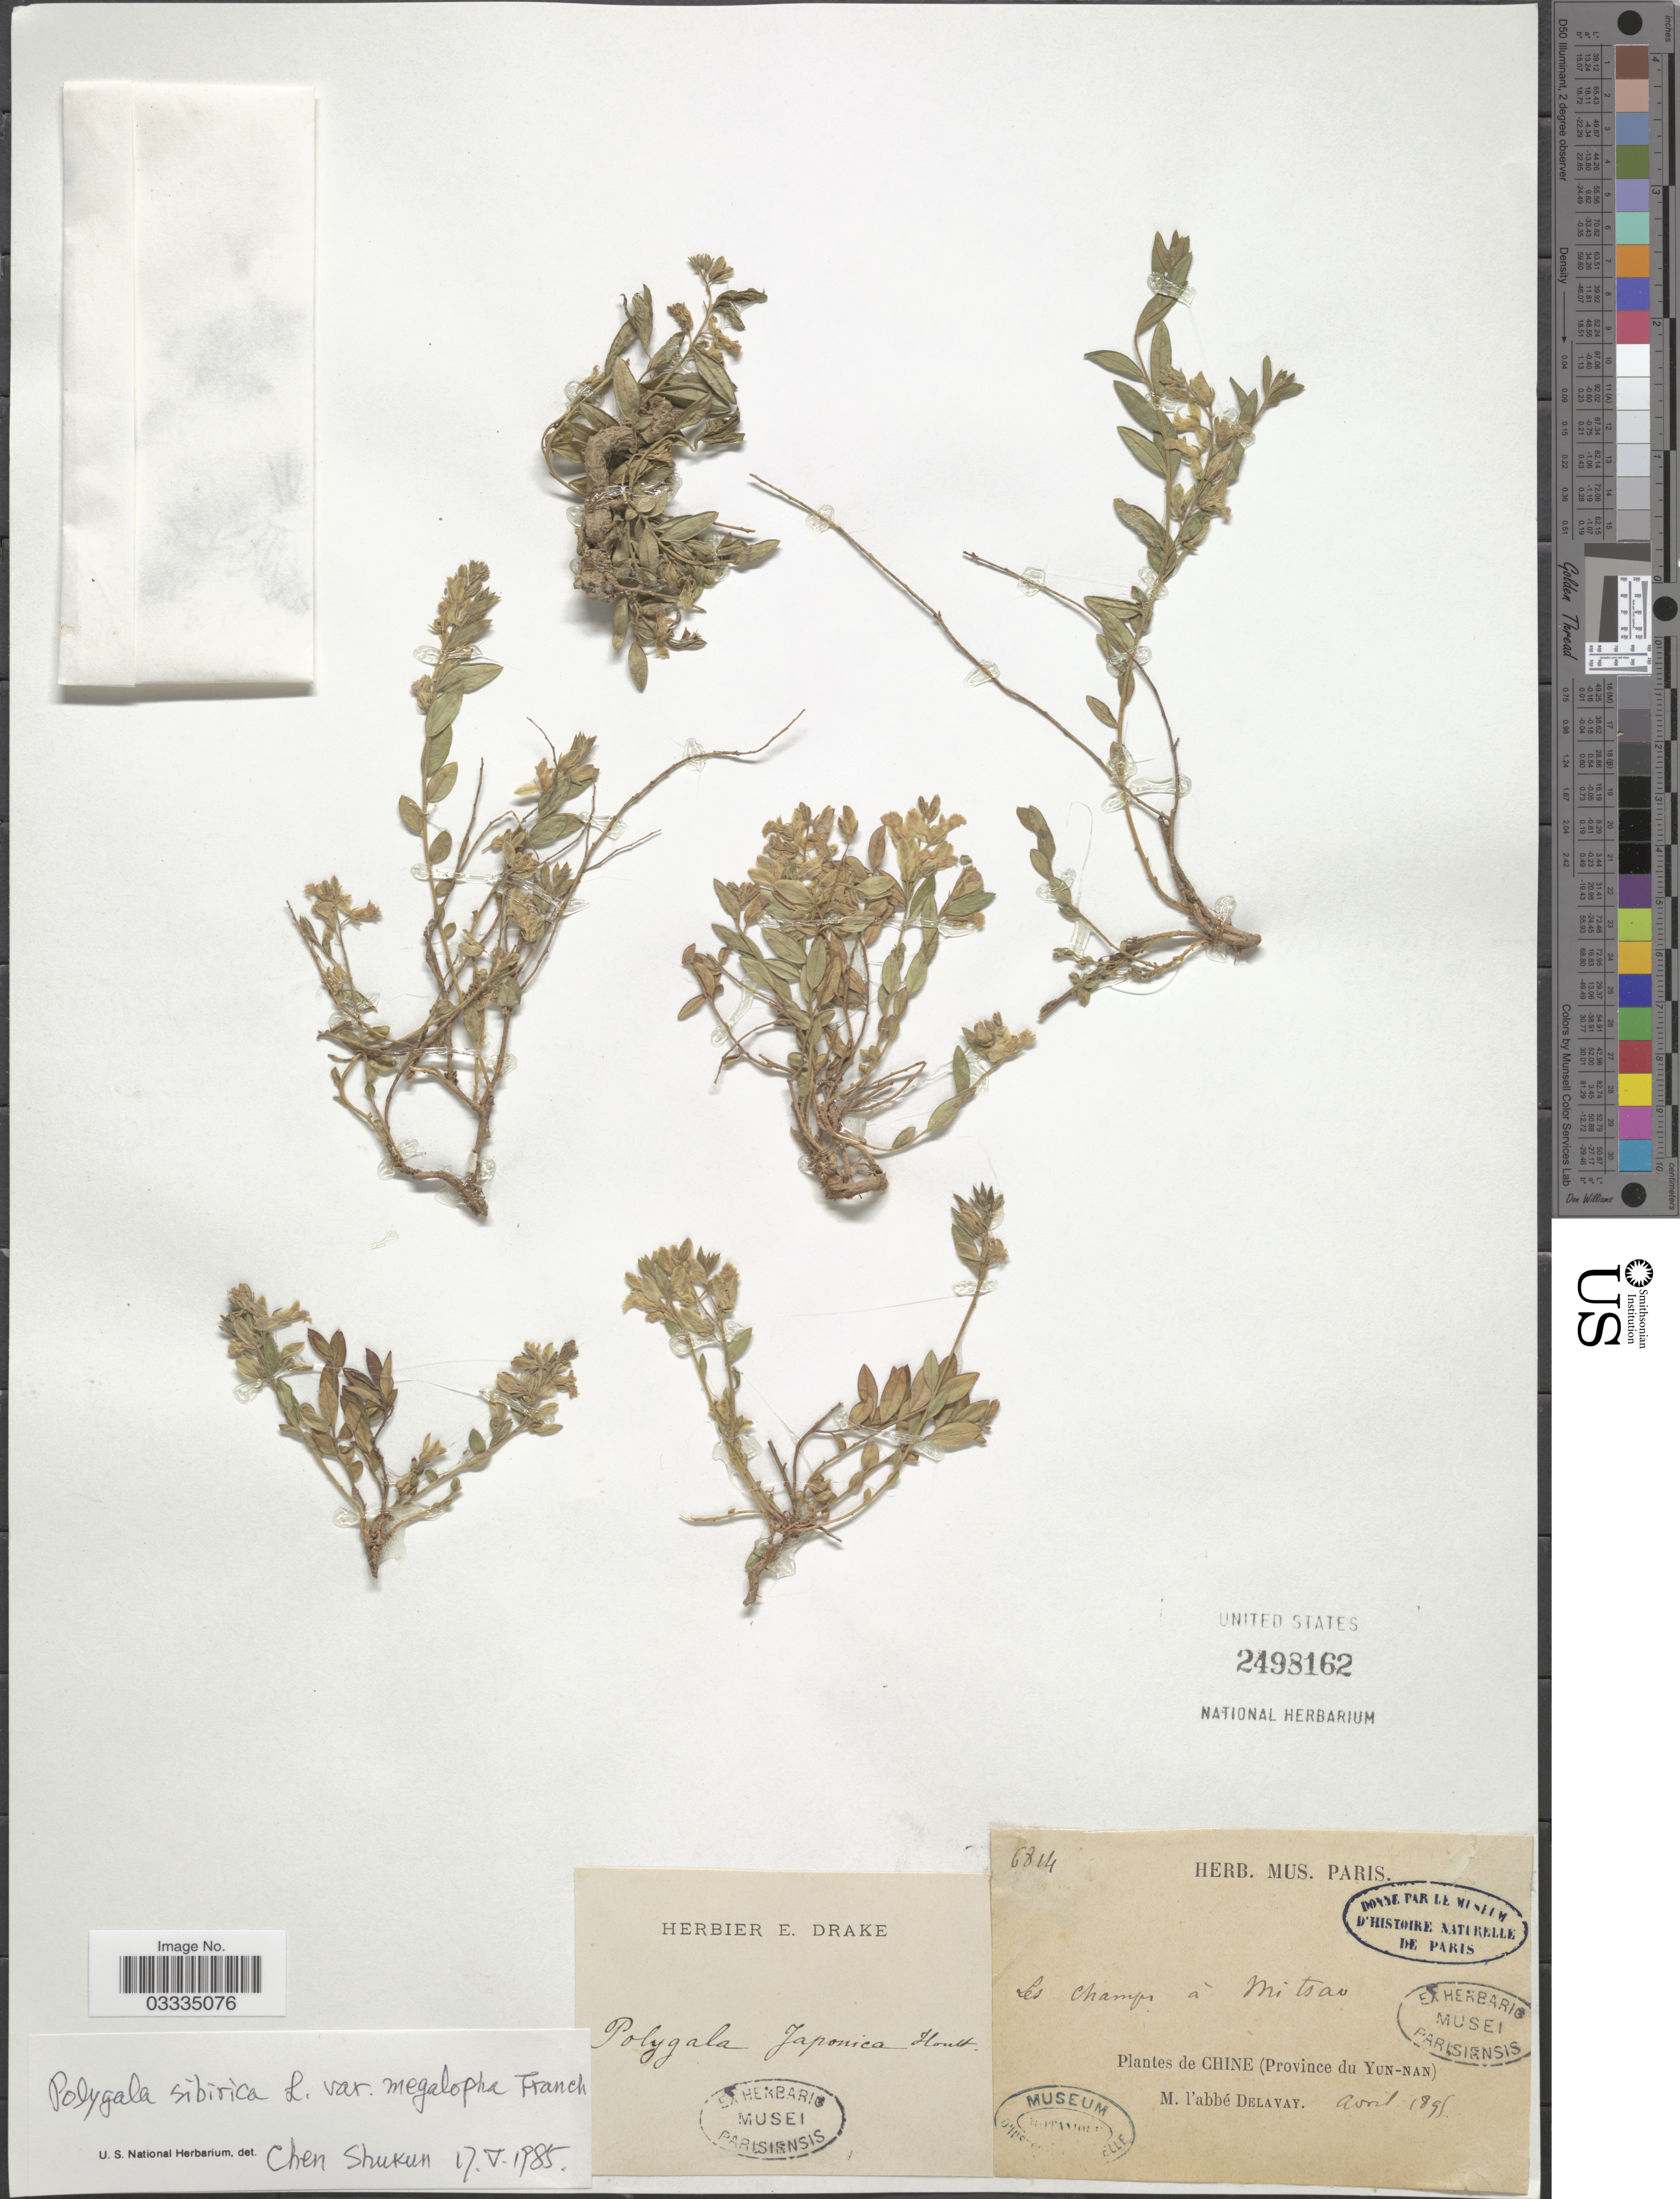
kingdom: Plantae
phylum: Tracheophyta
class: Magnoliopsida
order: Fabales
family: Polygalaceae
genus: Polygala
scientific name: Polygala japonica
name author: Houtt.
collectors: P. Delavay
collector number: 6814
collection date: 1898-04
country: China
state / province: Yunnan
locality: Plantes de Chine (Province du Yun-nan).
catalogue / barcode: US 2498162